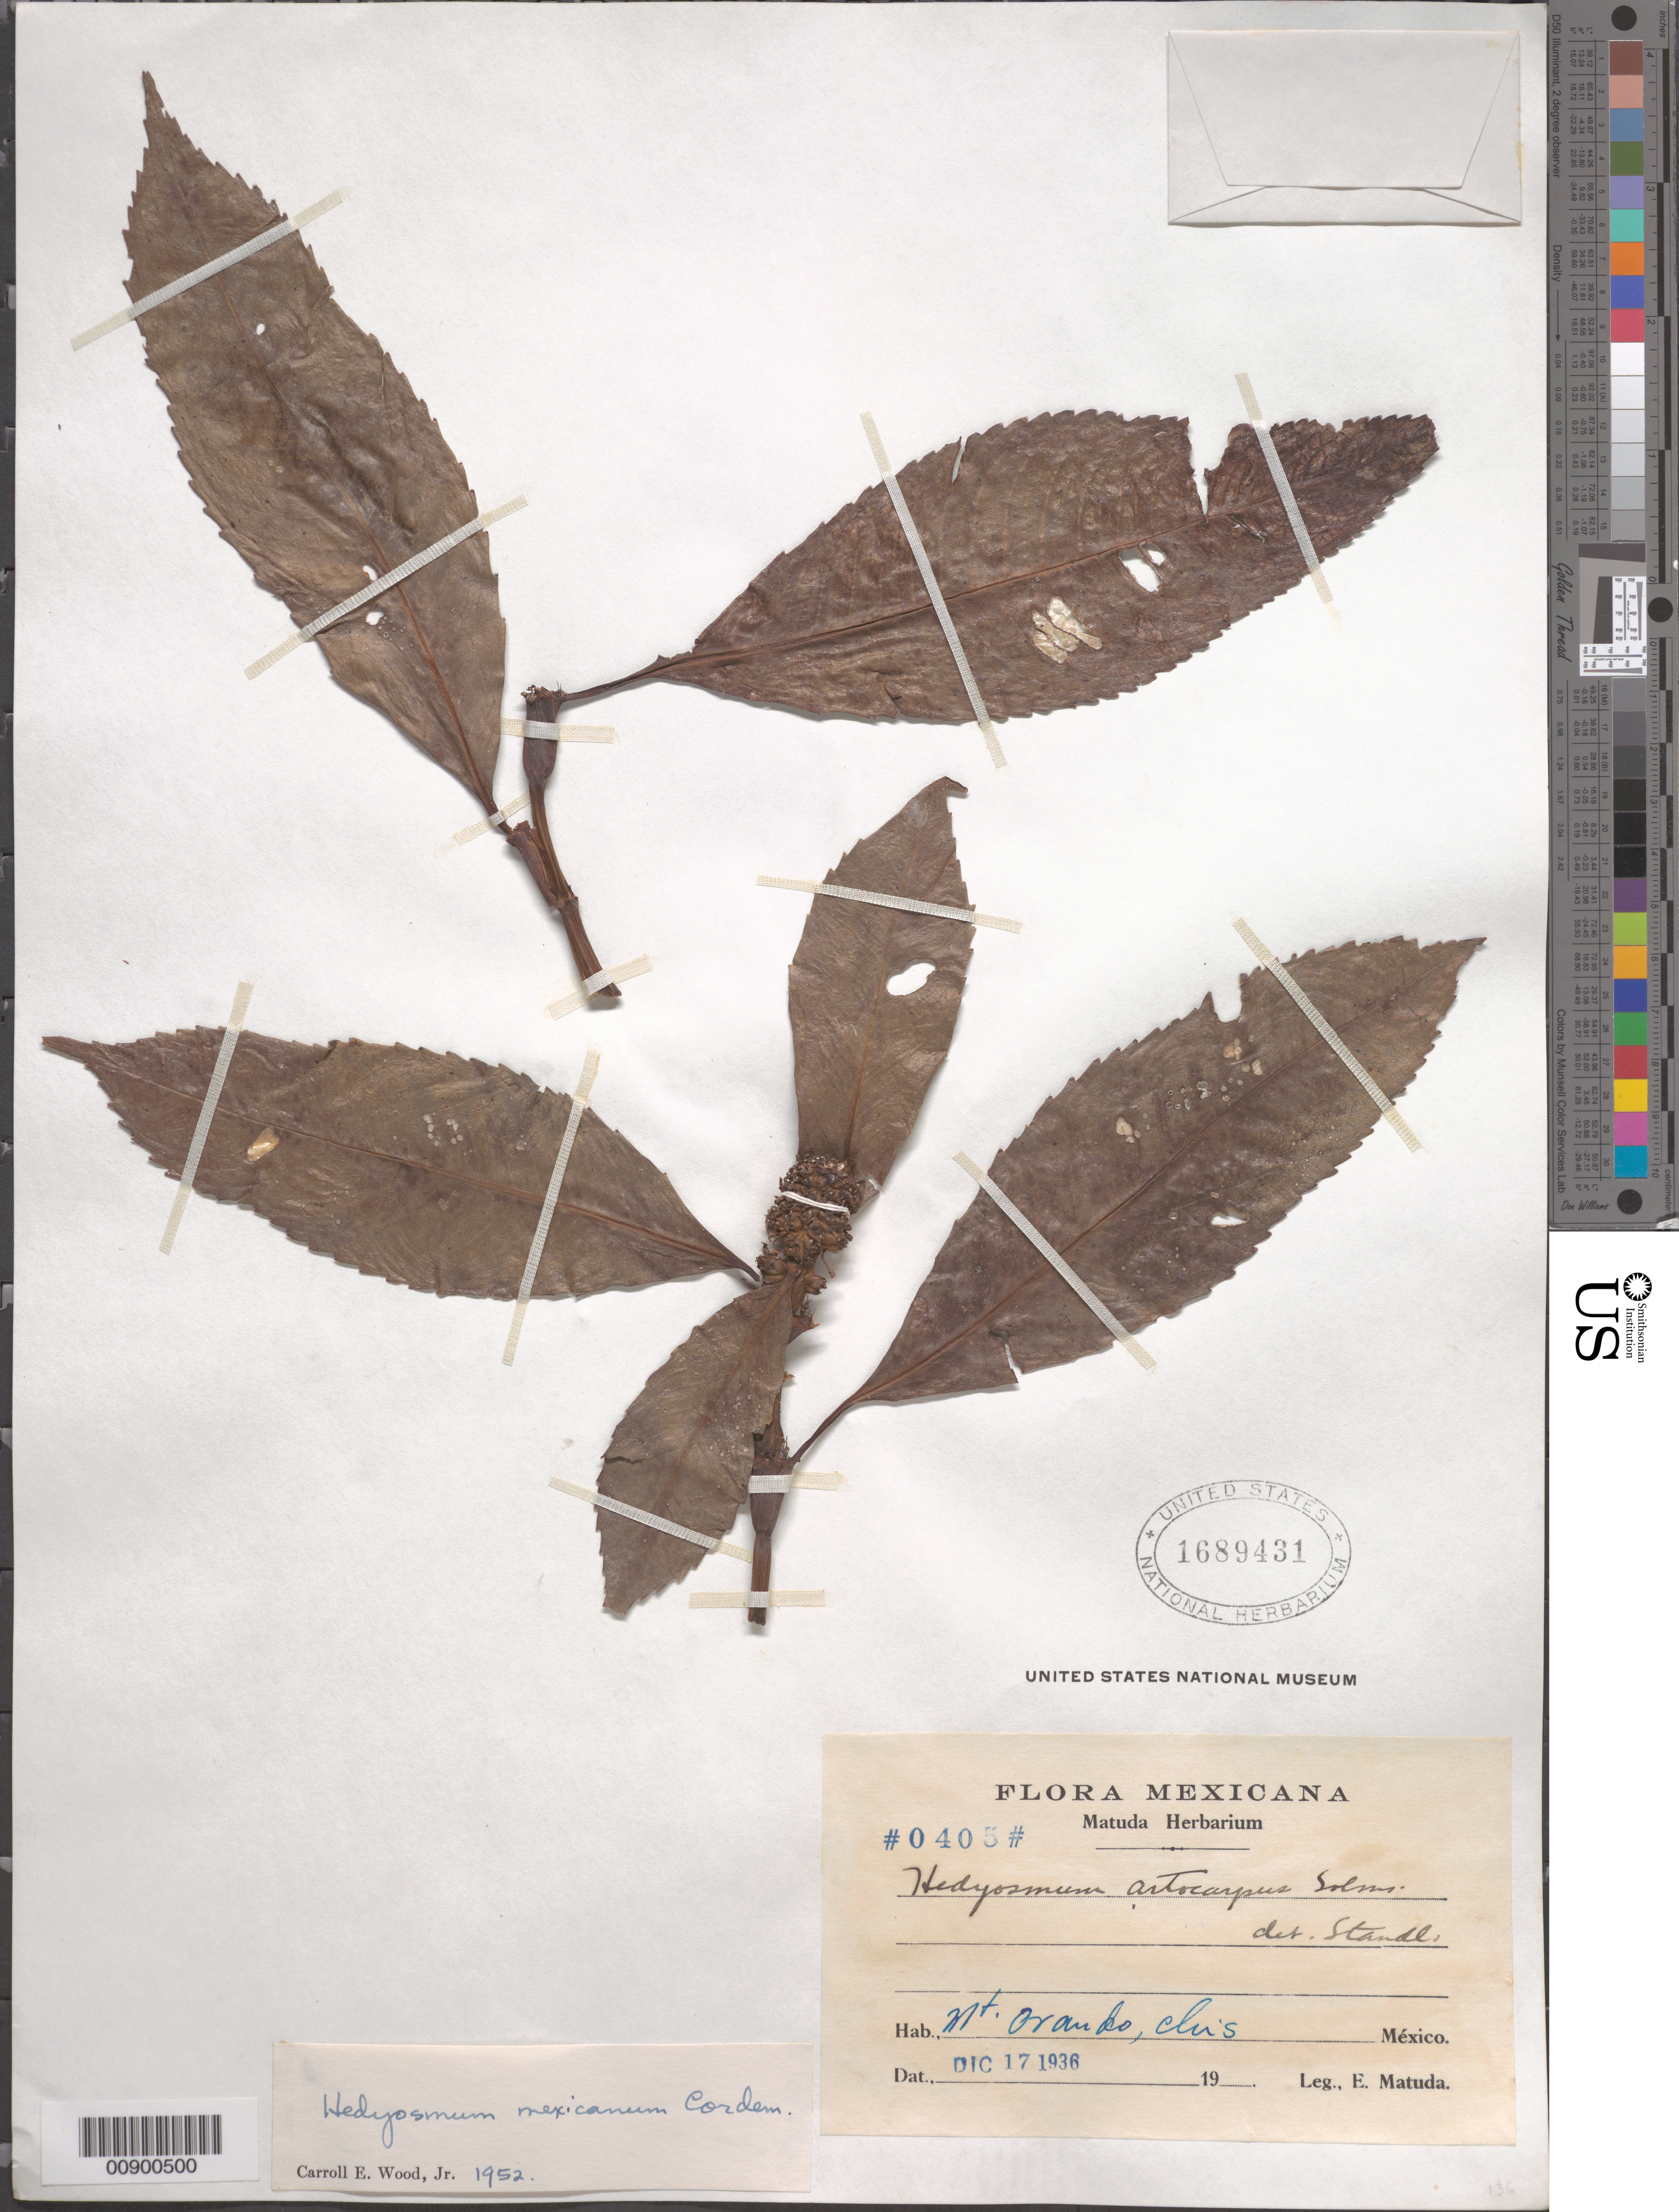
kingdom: Plantae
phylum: Tracheophyta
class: Magnoliopsida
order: Chloranthales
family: Chloranthaceae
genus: Hedyosmum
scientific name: Hedyosmum mexicanum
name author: C. Cordem.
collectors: E. Matuda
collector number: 0405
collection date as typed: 17 Dec 1936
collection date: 1936-12-17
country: Mexico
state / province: Chiapas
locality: Mt. Ovando, Chiapas.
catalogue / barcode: US 1689431